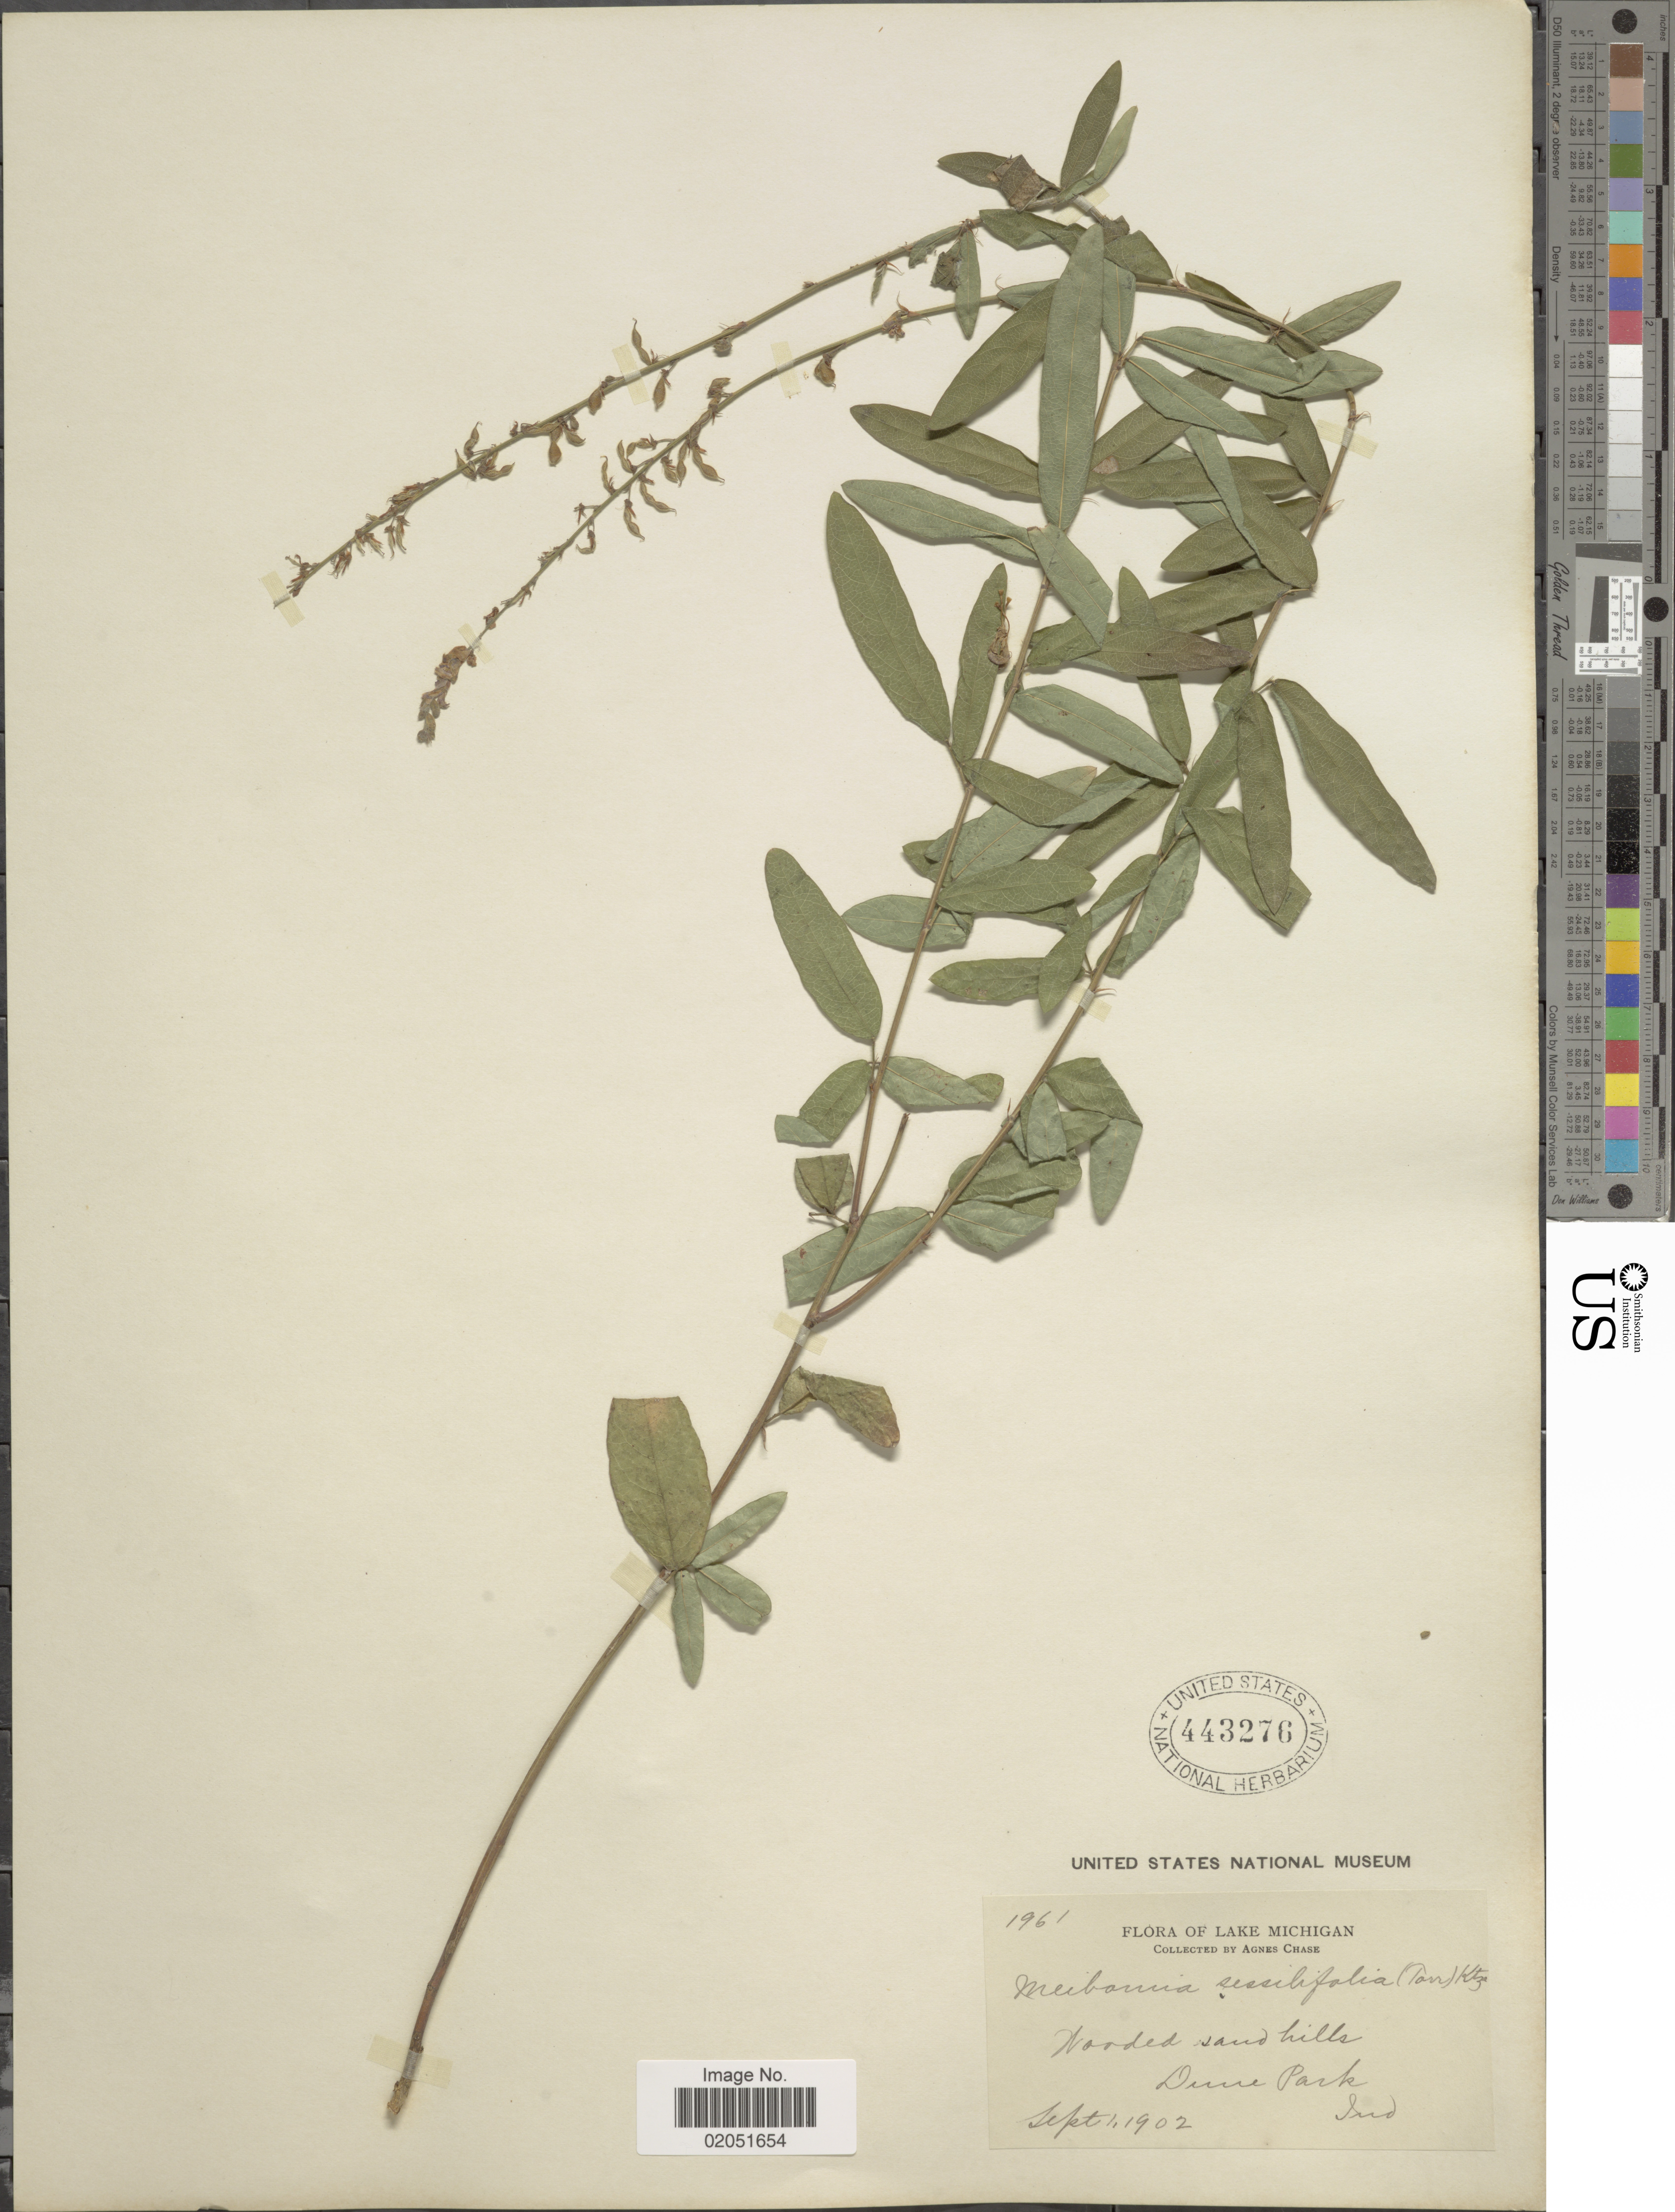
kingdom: Plantae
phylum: Tracheophyta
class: Magnoliopsida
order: Fabales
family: Fabaceae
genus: Desmodium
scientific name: Desmodium sessilifolium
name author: Torr. & A. Gray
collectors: A. Chase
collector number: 1961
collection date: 1902-09-01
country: United States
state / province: Indiana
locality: Lake Michigan, Wooded sand hills, Dune Park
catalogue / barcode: US 443276